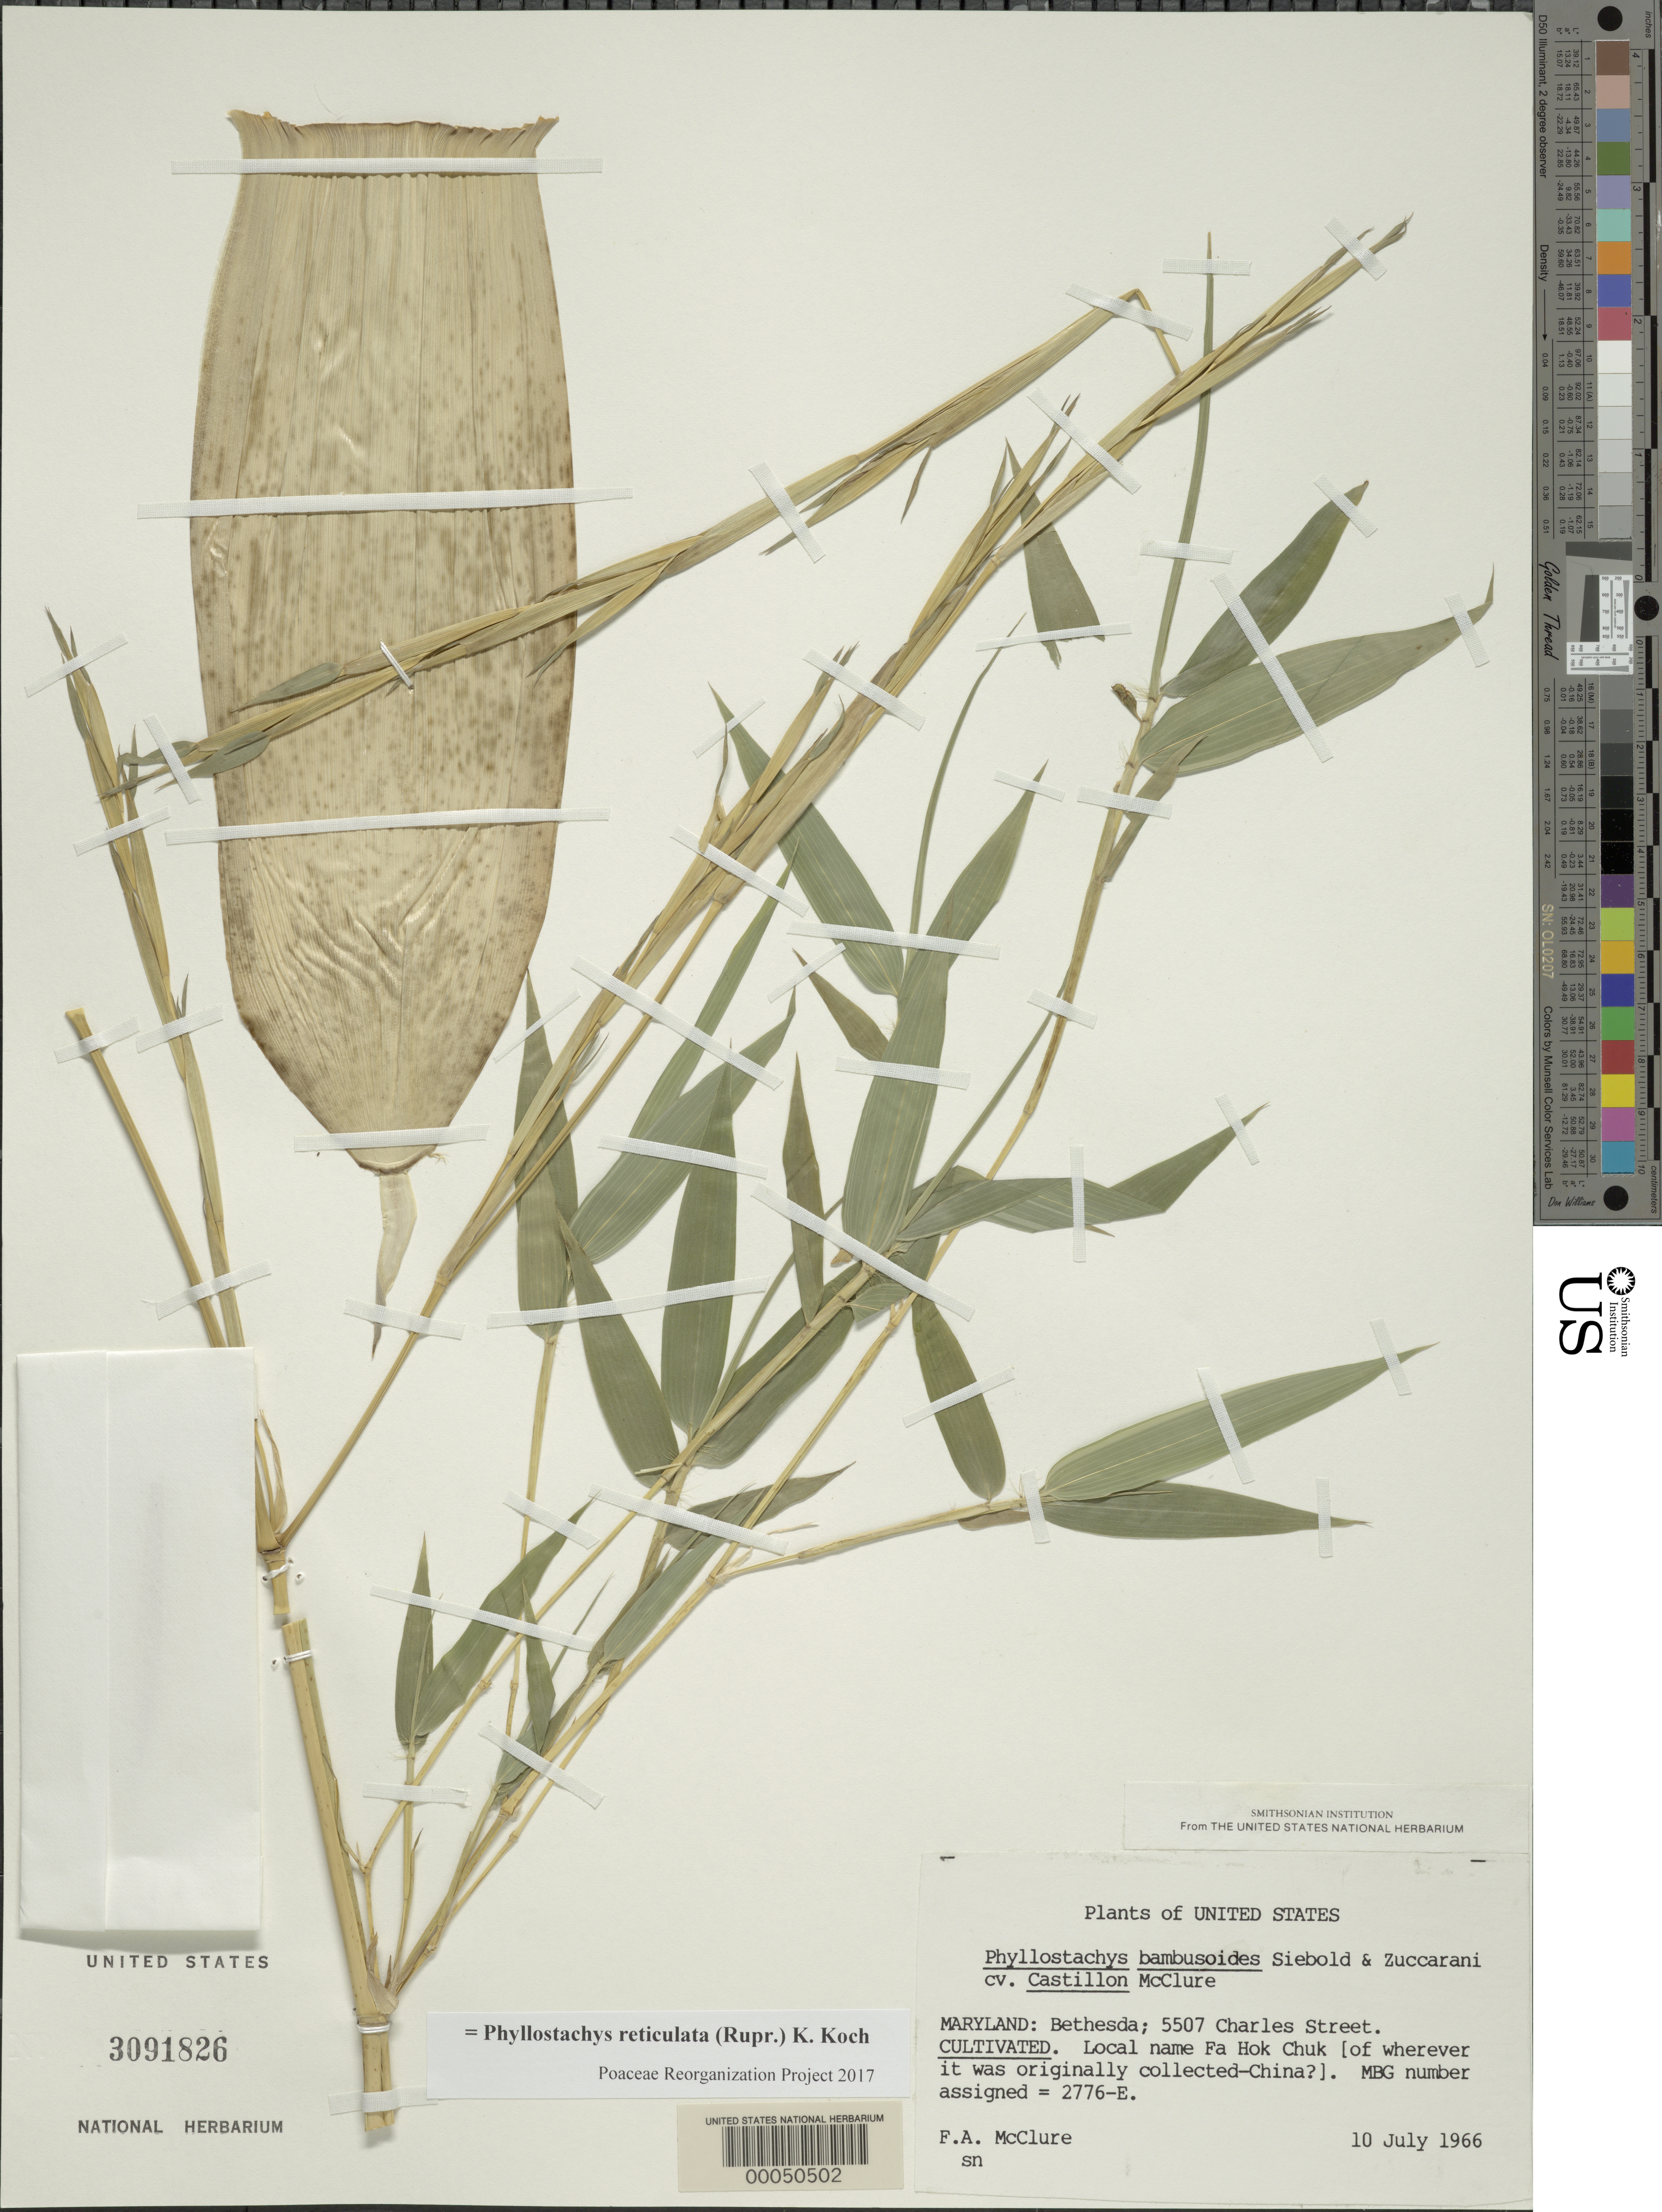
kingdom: Plantae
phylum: Tracheophyta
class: Liliopsida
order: Poales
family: Poaceae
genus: Phyllostachys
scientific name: Phyllostachys reticulata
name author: (Rupr.) K. Koch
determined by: Poaceae Reorganization Project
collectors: F. A. McClure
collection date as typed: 10 Jul 1966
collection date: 1966-07-10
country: United States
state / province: Maryland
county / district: Montgomery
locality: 5507 Charles Street, Bethesda (McClure's garden)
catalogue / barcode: US 3091826